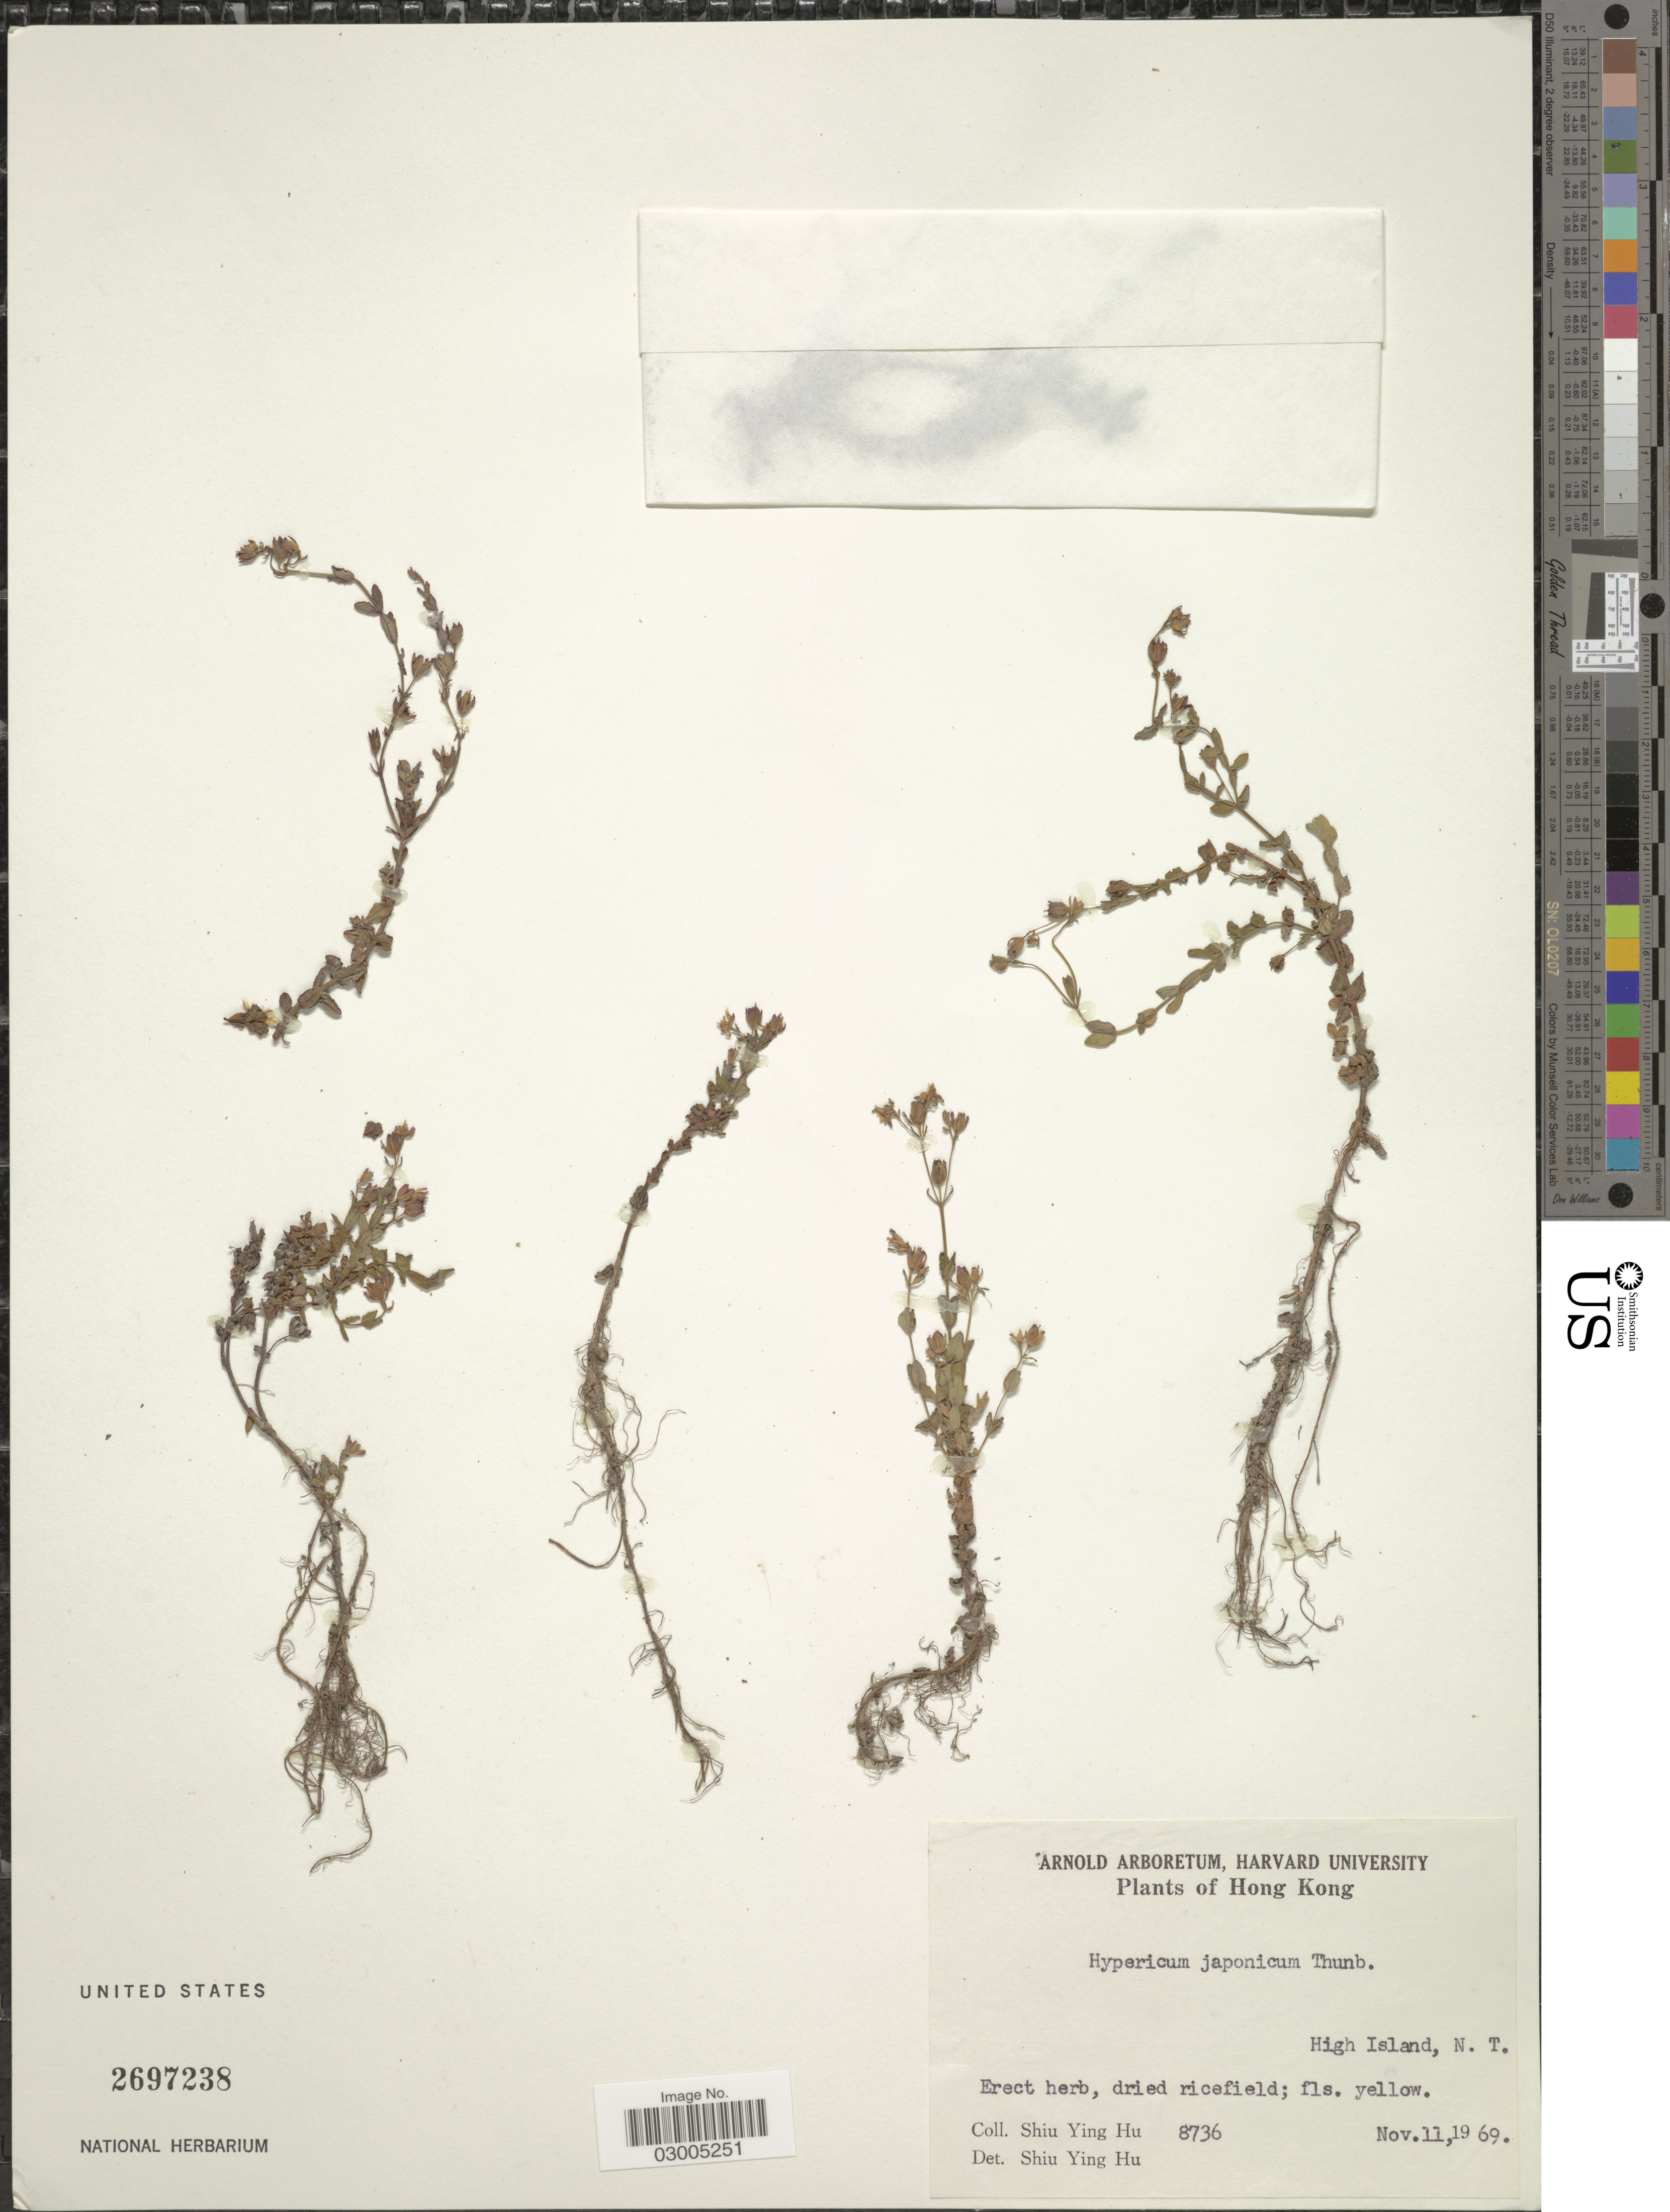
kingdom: Plantae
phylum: Tracheophyta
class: Magnoliopsida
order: Malpighiales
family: Hypericaceae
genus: Hypericum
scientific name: Hypericum japonicum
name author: Thunb.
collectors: S. Y. Hu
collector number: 8736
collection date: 1969-11-11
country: China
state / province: Hong Kong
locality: High Island, N.T.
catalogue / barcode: US 2697238